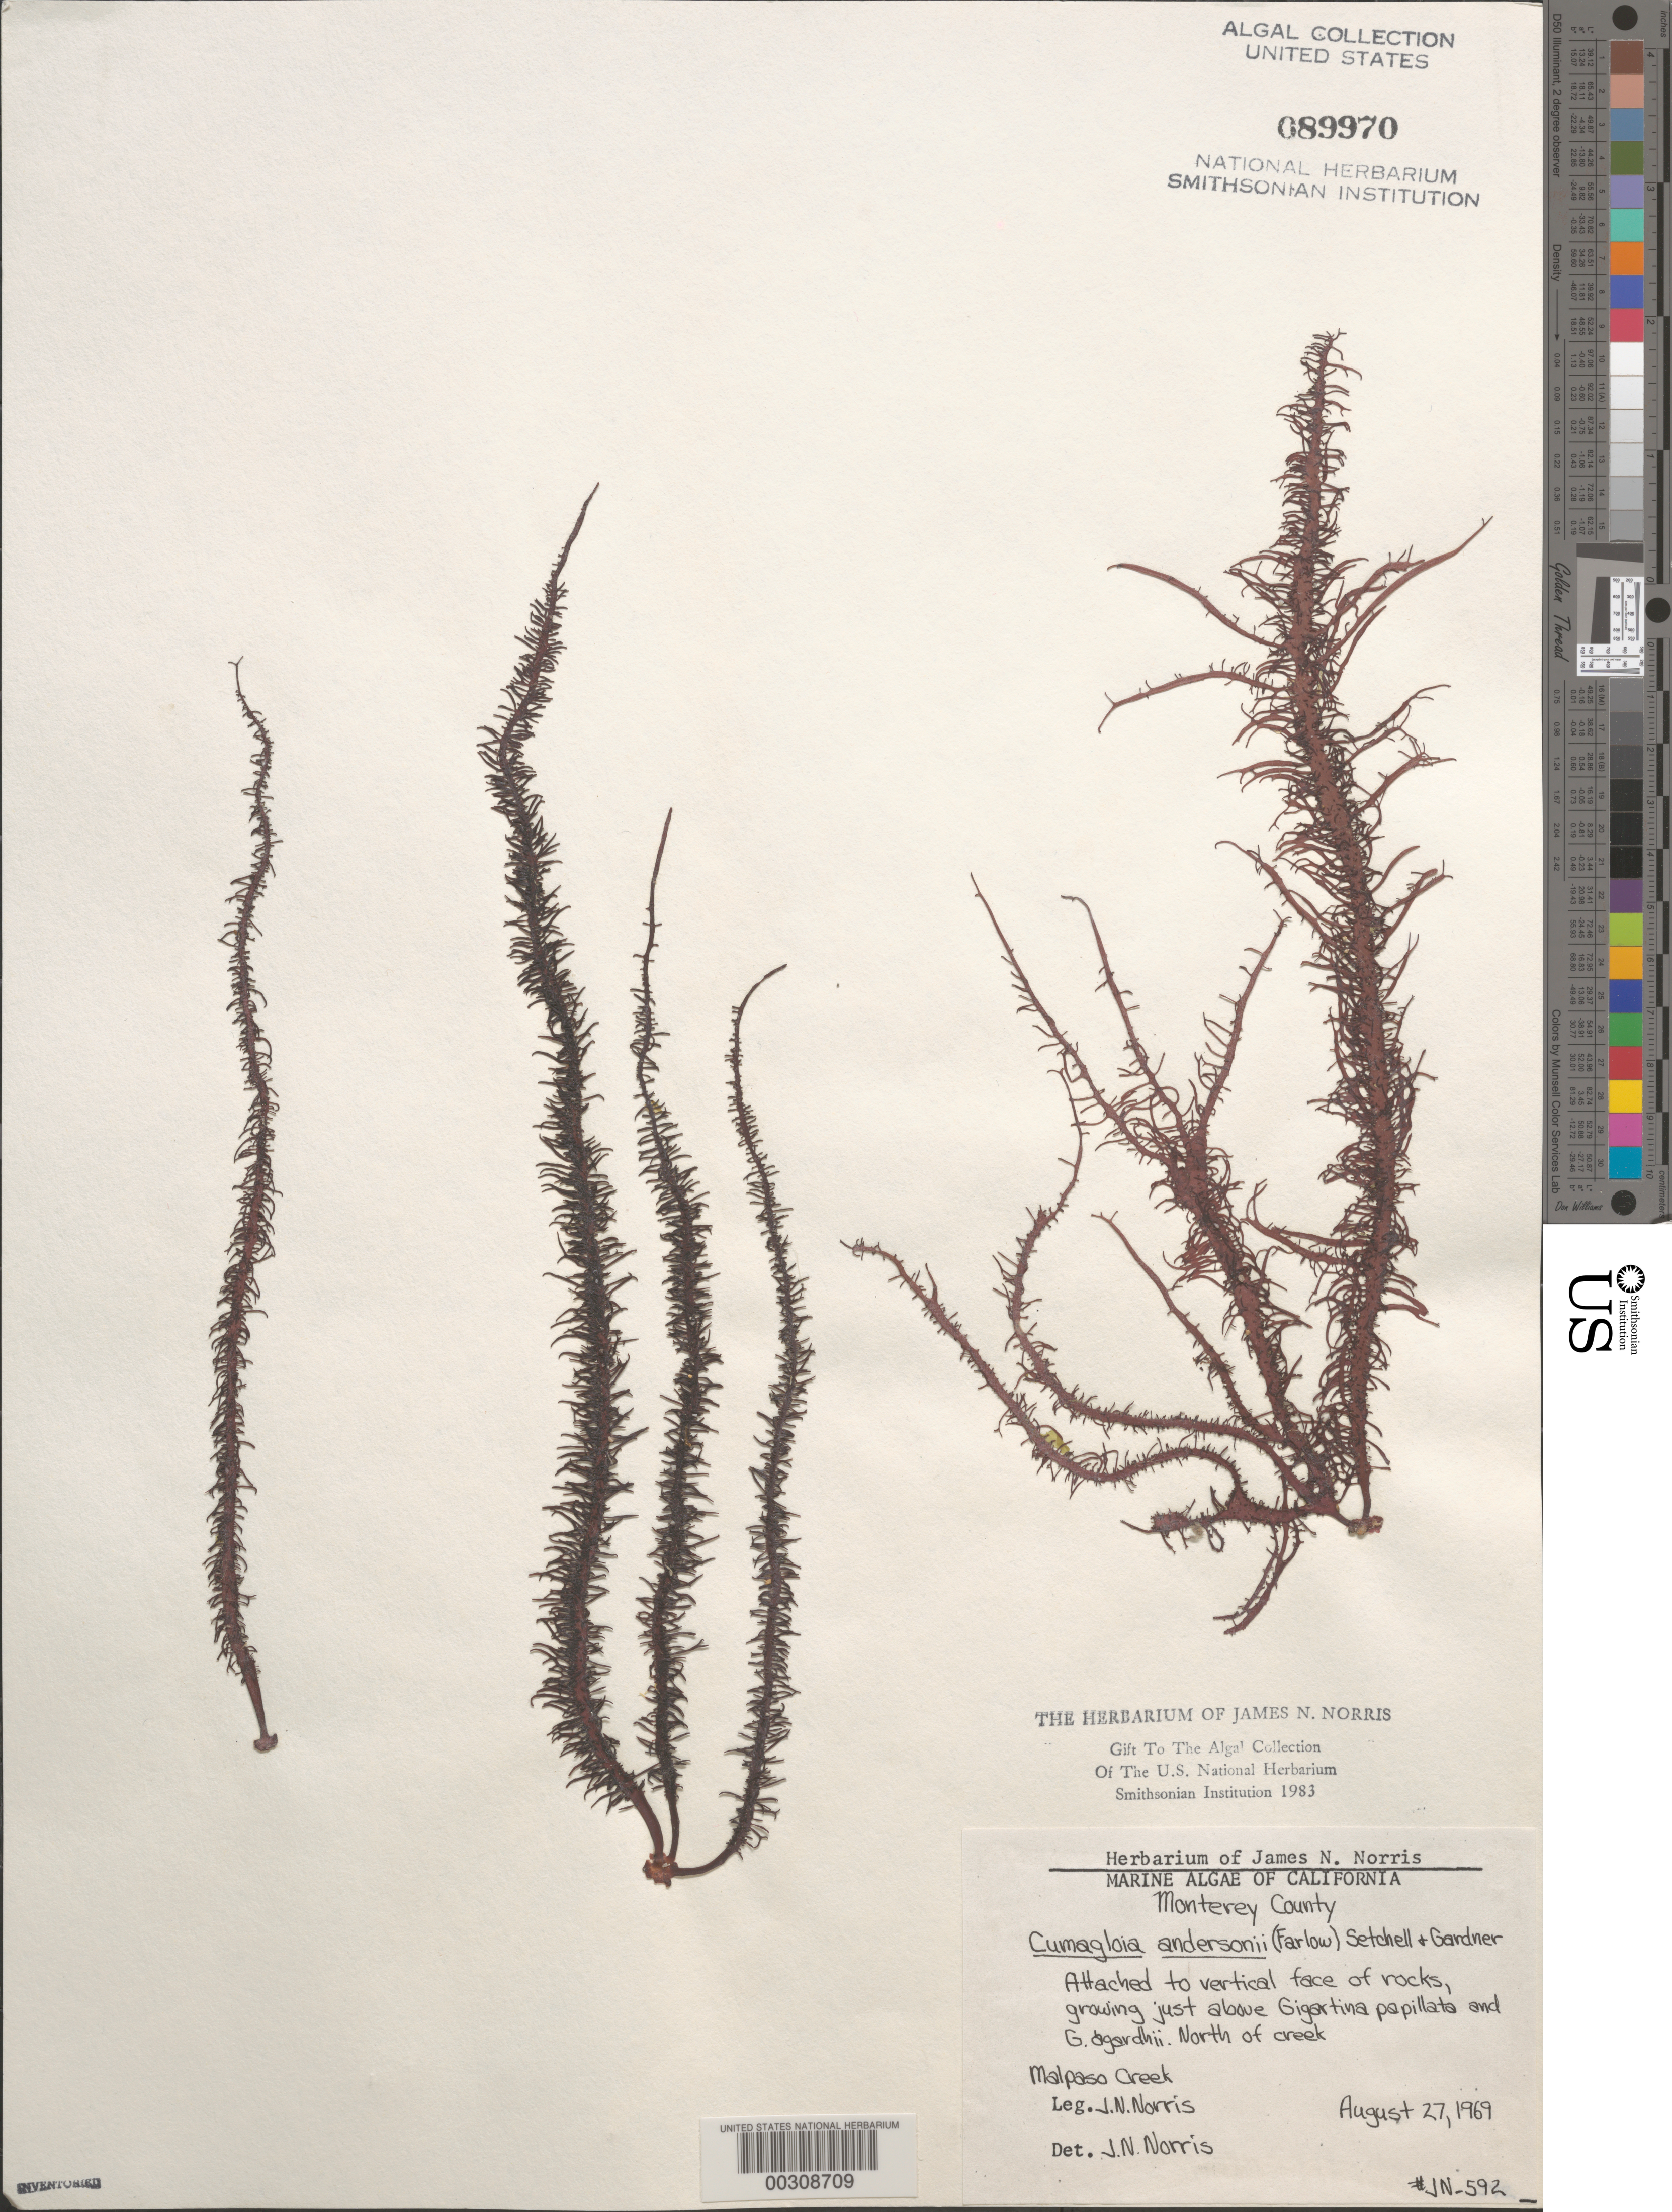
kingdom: Plantae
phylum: Rhodophyta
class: Florideophyceae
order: Nemaliales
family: Liagoraceae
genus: Cumagloia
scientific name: Cumagloia andersonii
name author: (Farl.) Setch. & N.L. Gardner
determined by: Norris, James N.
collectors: J. N. Norris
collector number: JN-592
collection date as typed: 27 Aug 1969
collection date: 1969-08-27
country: United States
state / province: California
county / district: Monterey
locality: North of Malpaso Creek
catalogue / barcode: US 89970